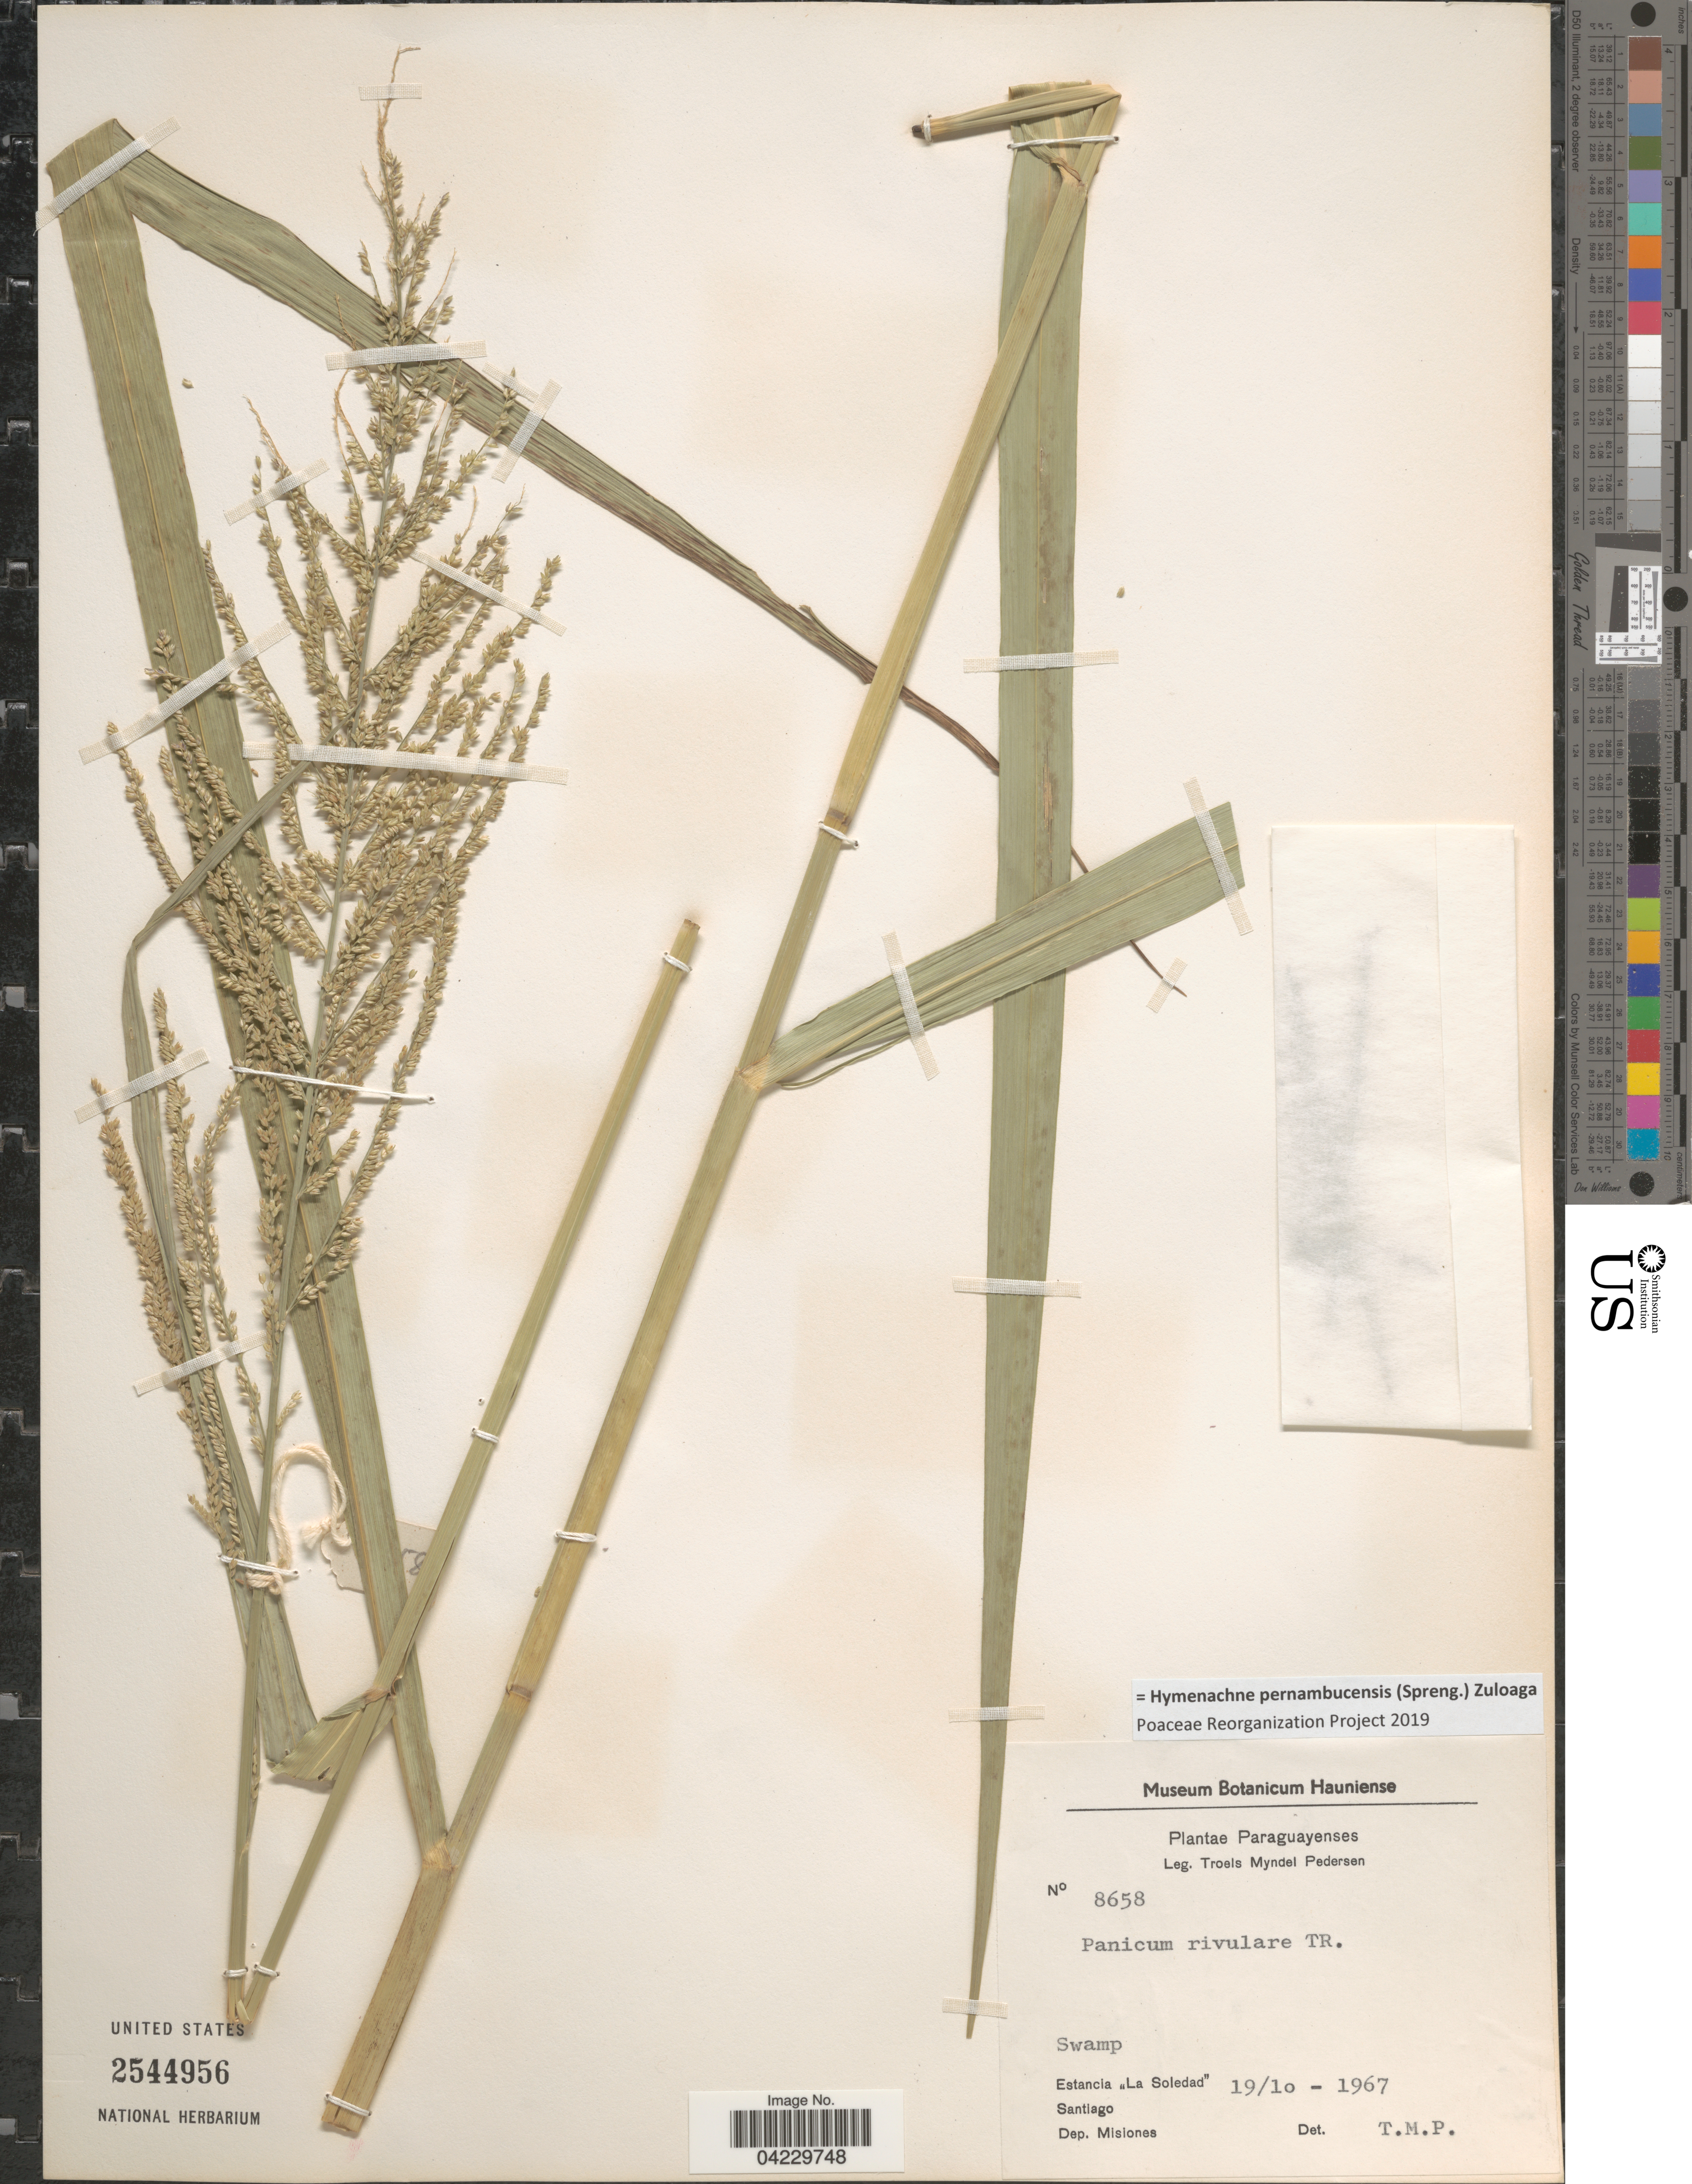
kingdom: Plantae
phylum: Tracheophyta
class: Liliopsida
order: Poales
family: Poaceae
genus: Hymenachne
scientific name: Hymenachne pernambucensis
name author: (Spreng.) Zuloaga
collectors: T. Pederson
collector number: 8658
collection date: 1967-10-19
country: Paraguay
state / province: Misiones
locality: Paraguayenses. Estancia "La Soledad". Santiago. Dep. Misiones.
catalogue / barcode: US 2544956